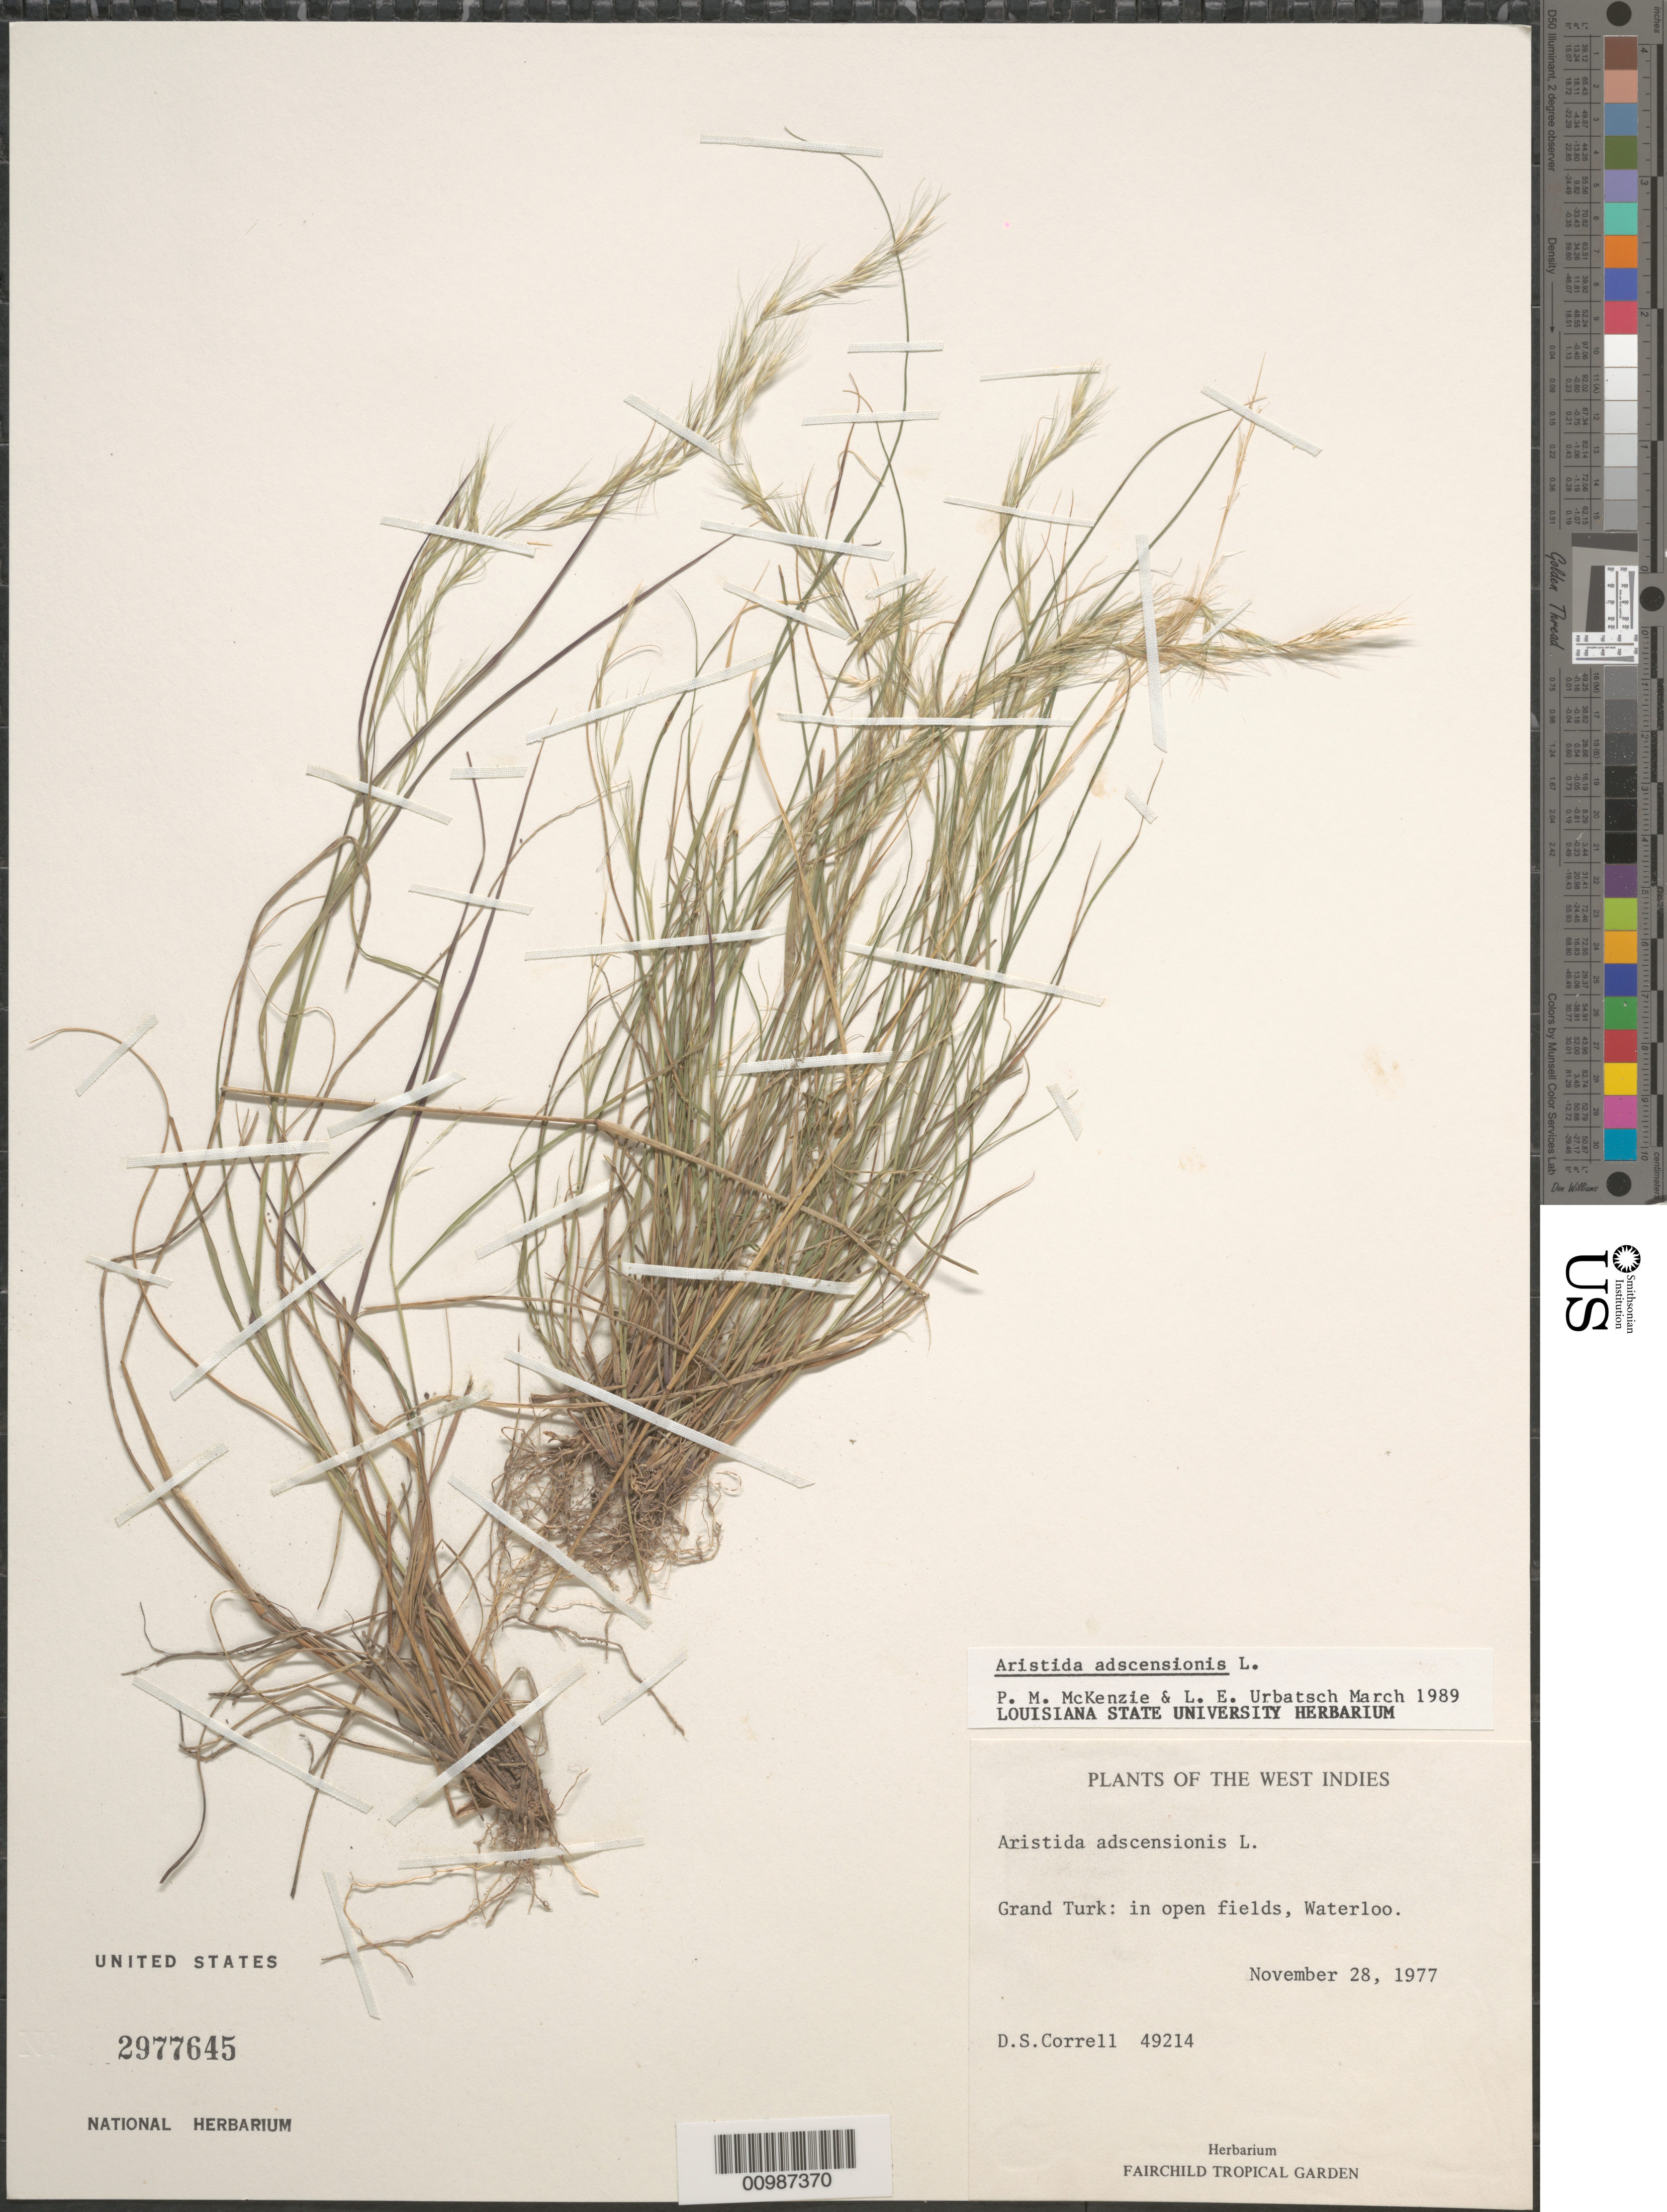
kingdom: Plantae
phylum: Tracheophyta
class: Liliopsida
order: Poales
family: Poaceae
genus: Aristida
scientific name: Aristida adscensionis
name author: L.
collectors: D. S. Correll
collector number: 49214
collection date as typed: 28 Nov 1977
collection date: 1977-11-28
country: Turks and Caicos Islands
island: Grand Turk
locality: Waterloo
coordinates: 0 N, 0 E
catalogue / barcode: US 2977645